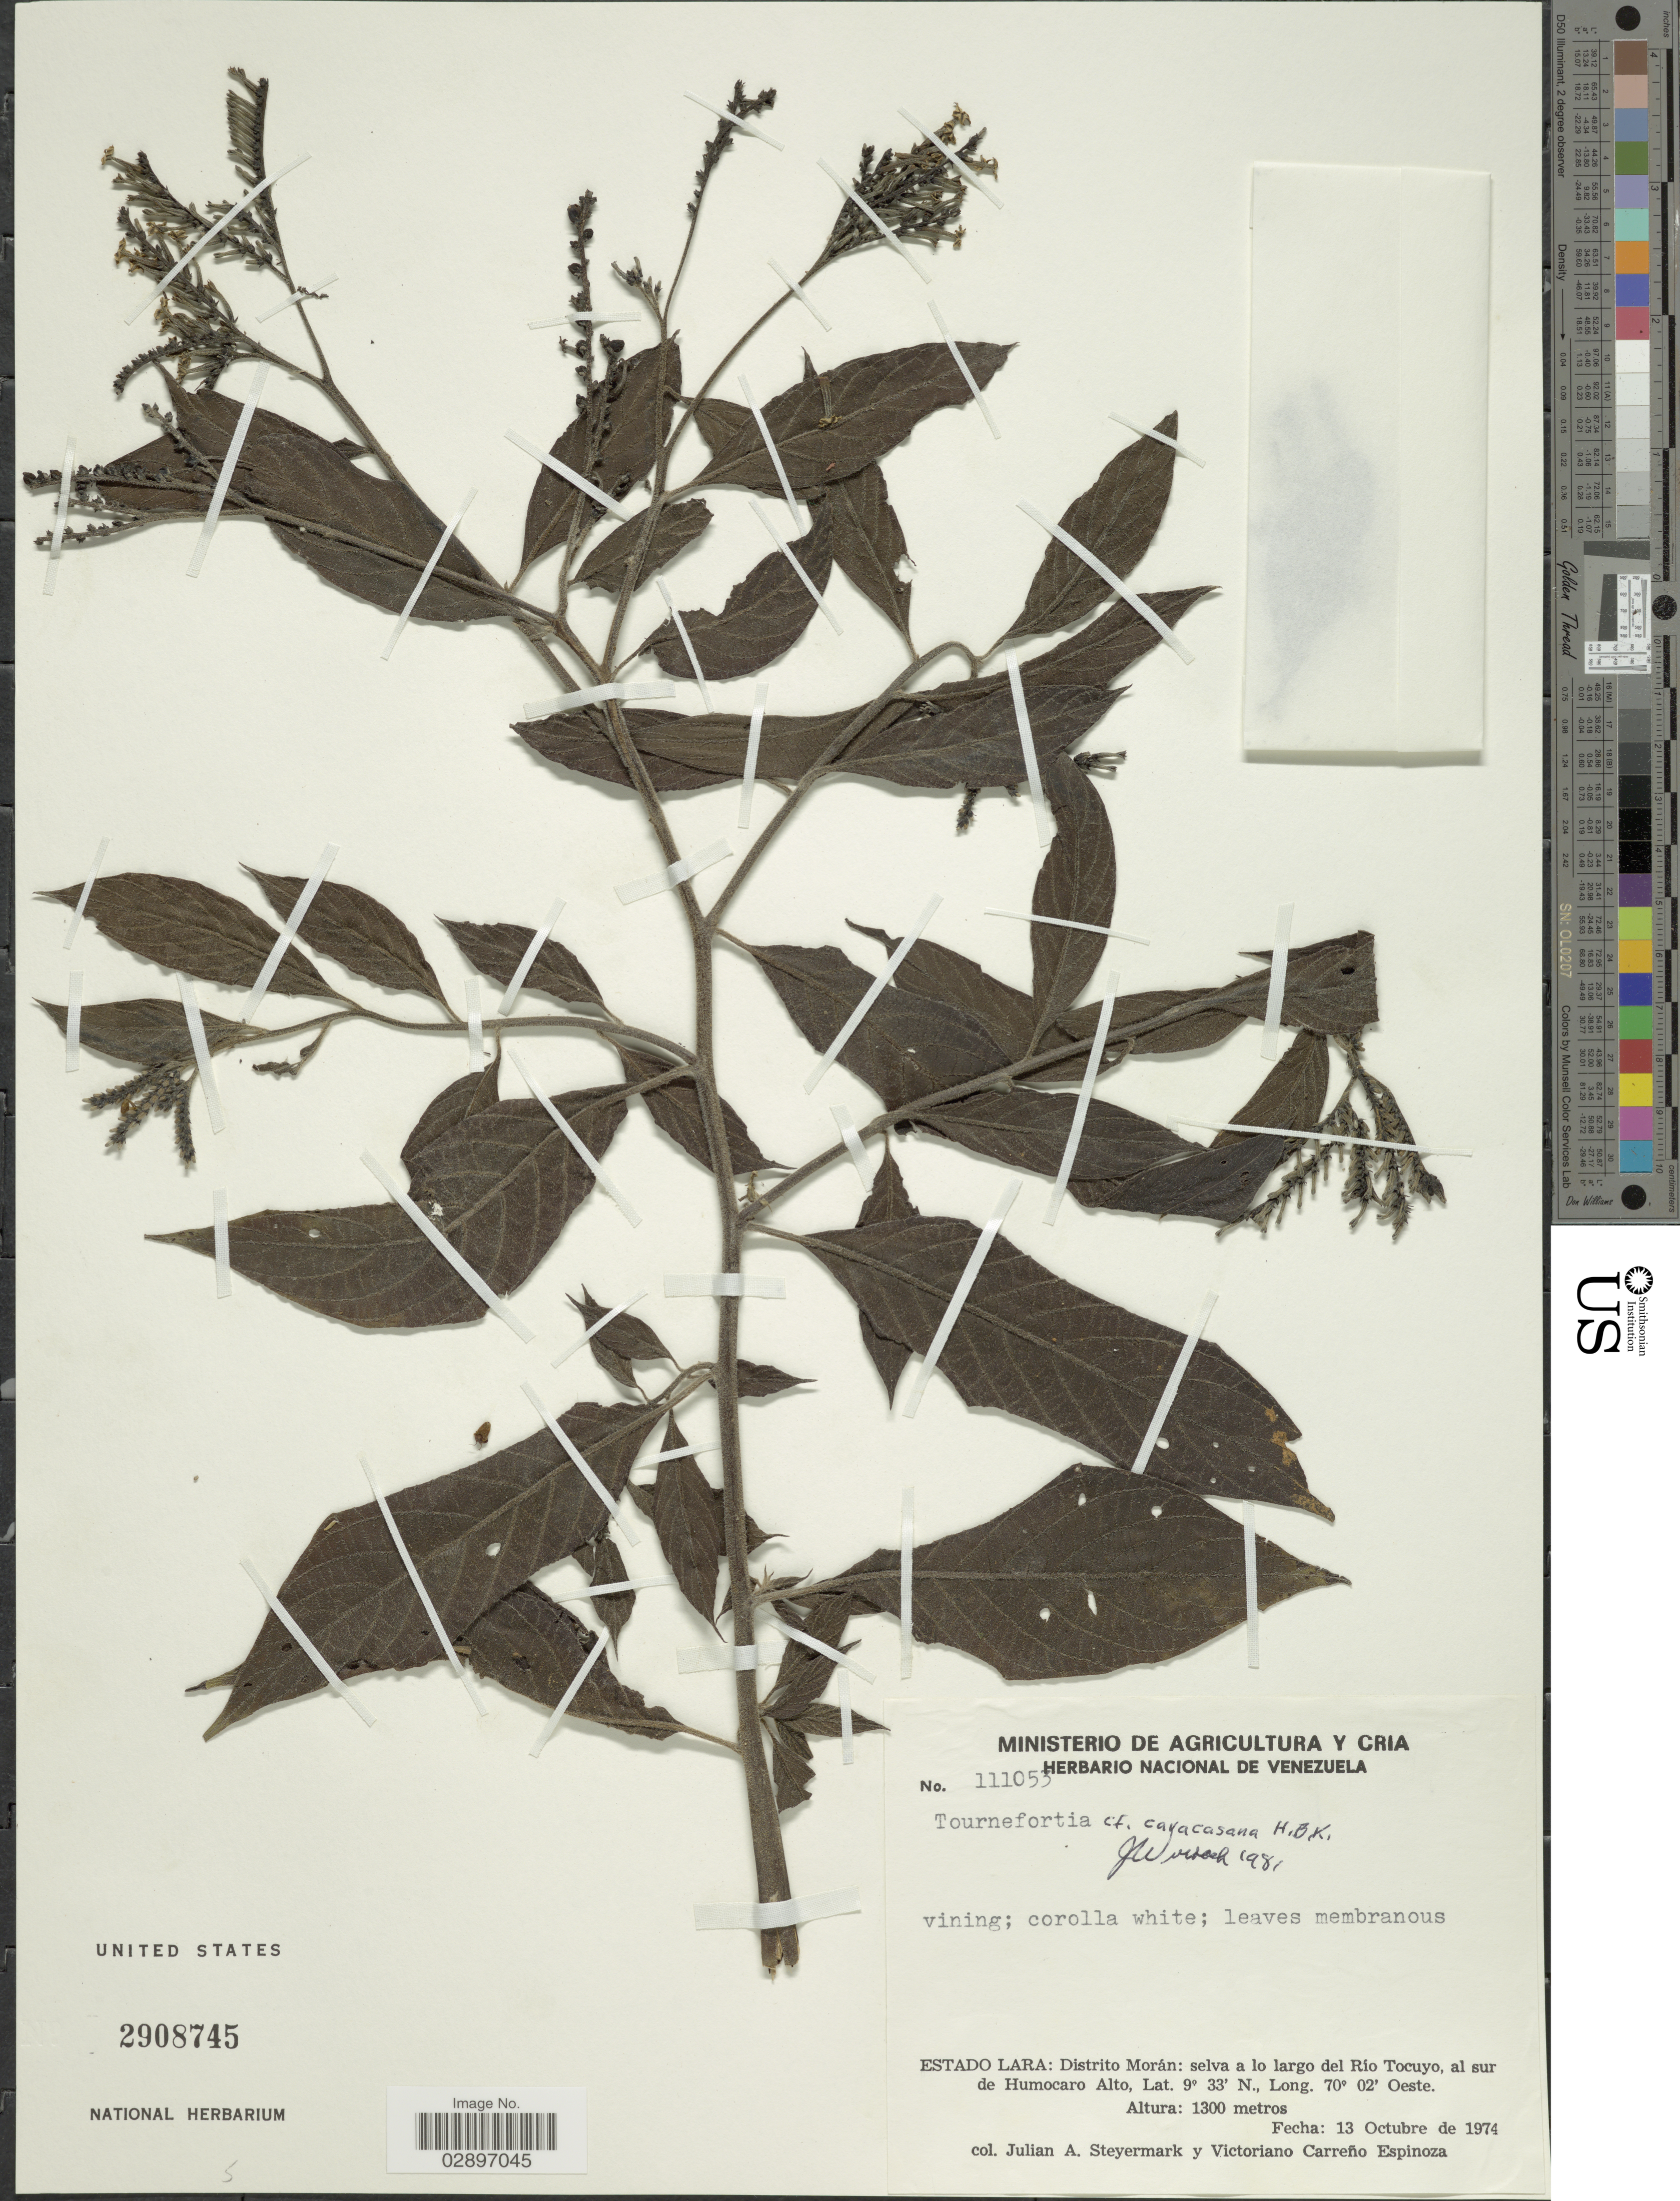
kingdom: Plantae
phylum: Tracheophyta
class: Magnoliopsida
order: Boraginales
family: Heliotropiaceae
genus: Tournefortia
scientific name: Tournefortia caracasana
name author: Kunth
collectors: J. Steyermark & V. Carreño E.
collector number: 111053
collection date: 1974-10-13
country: Venezuela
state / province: Lara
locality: Estado Lara: Distrito Morán: selva a lo largo del Rio Tocuyo, al sur de Humocaro Alto.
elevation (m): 1300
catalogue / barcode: US 2908745